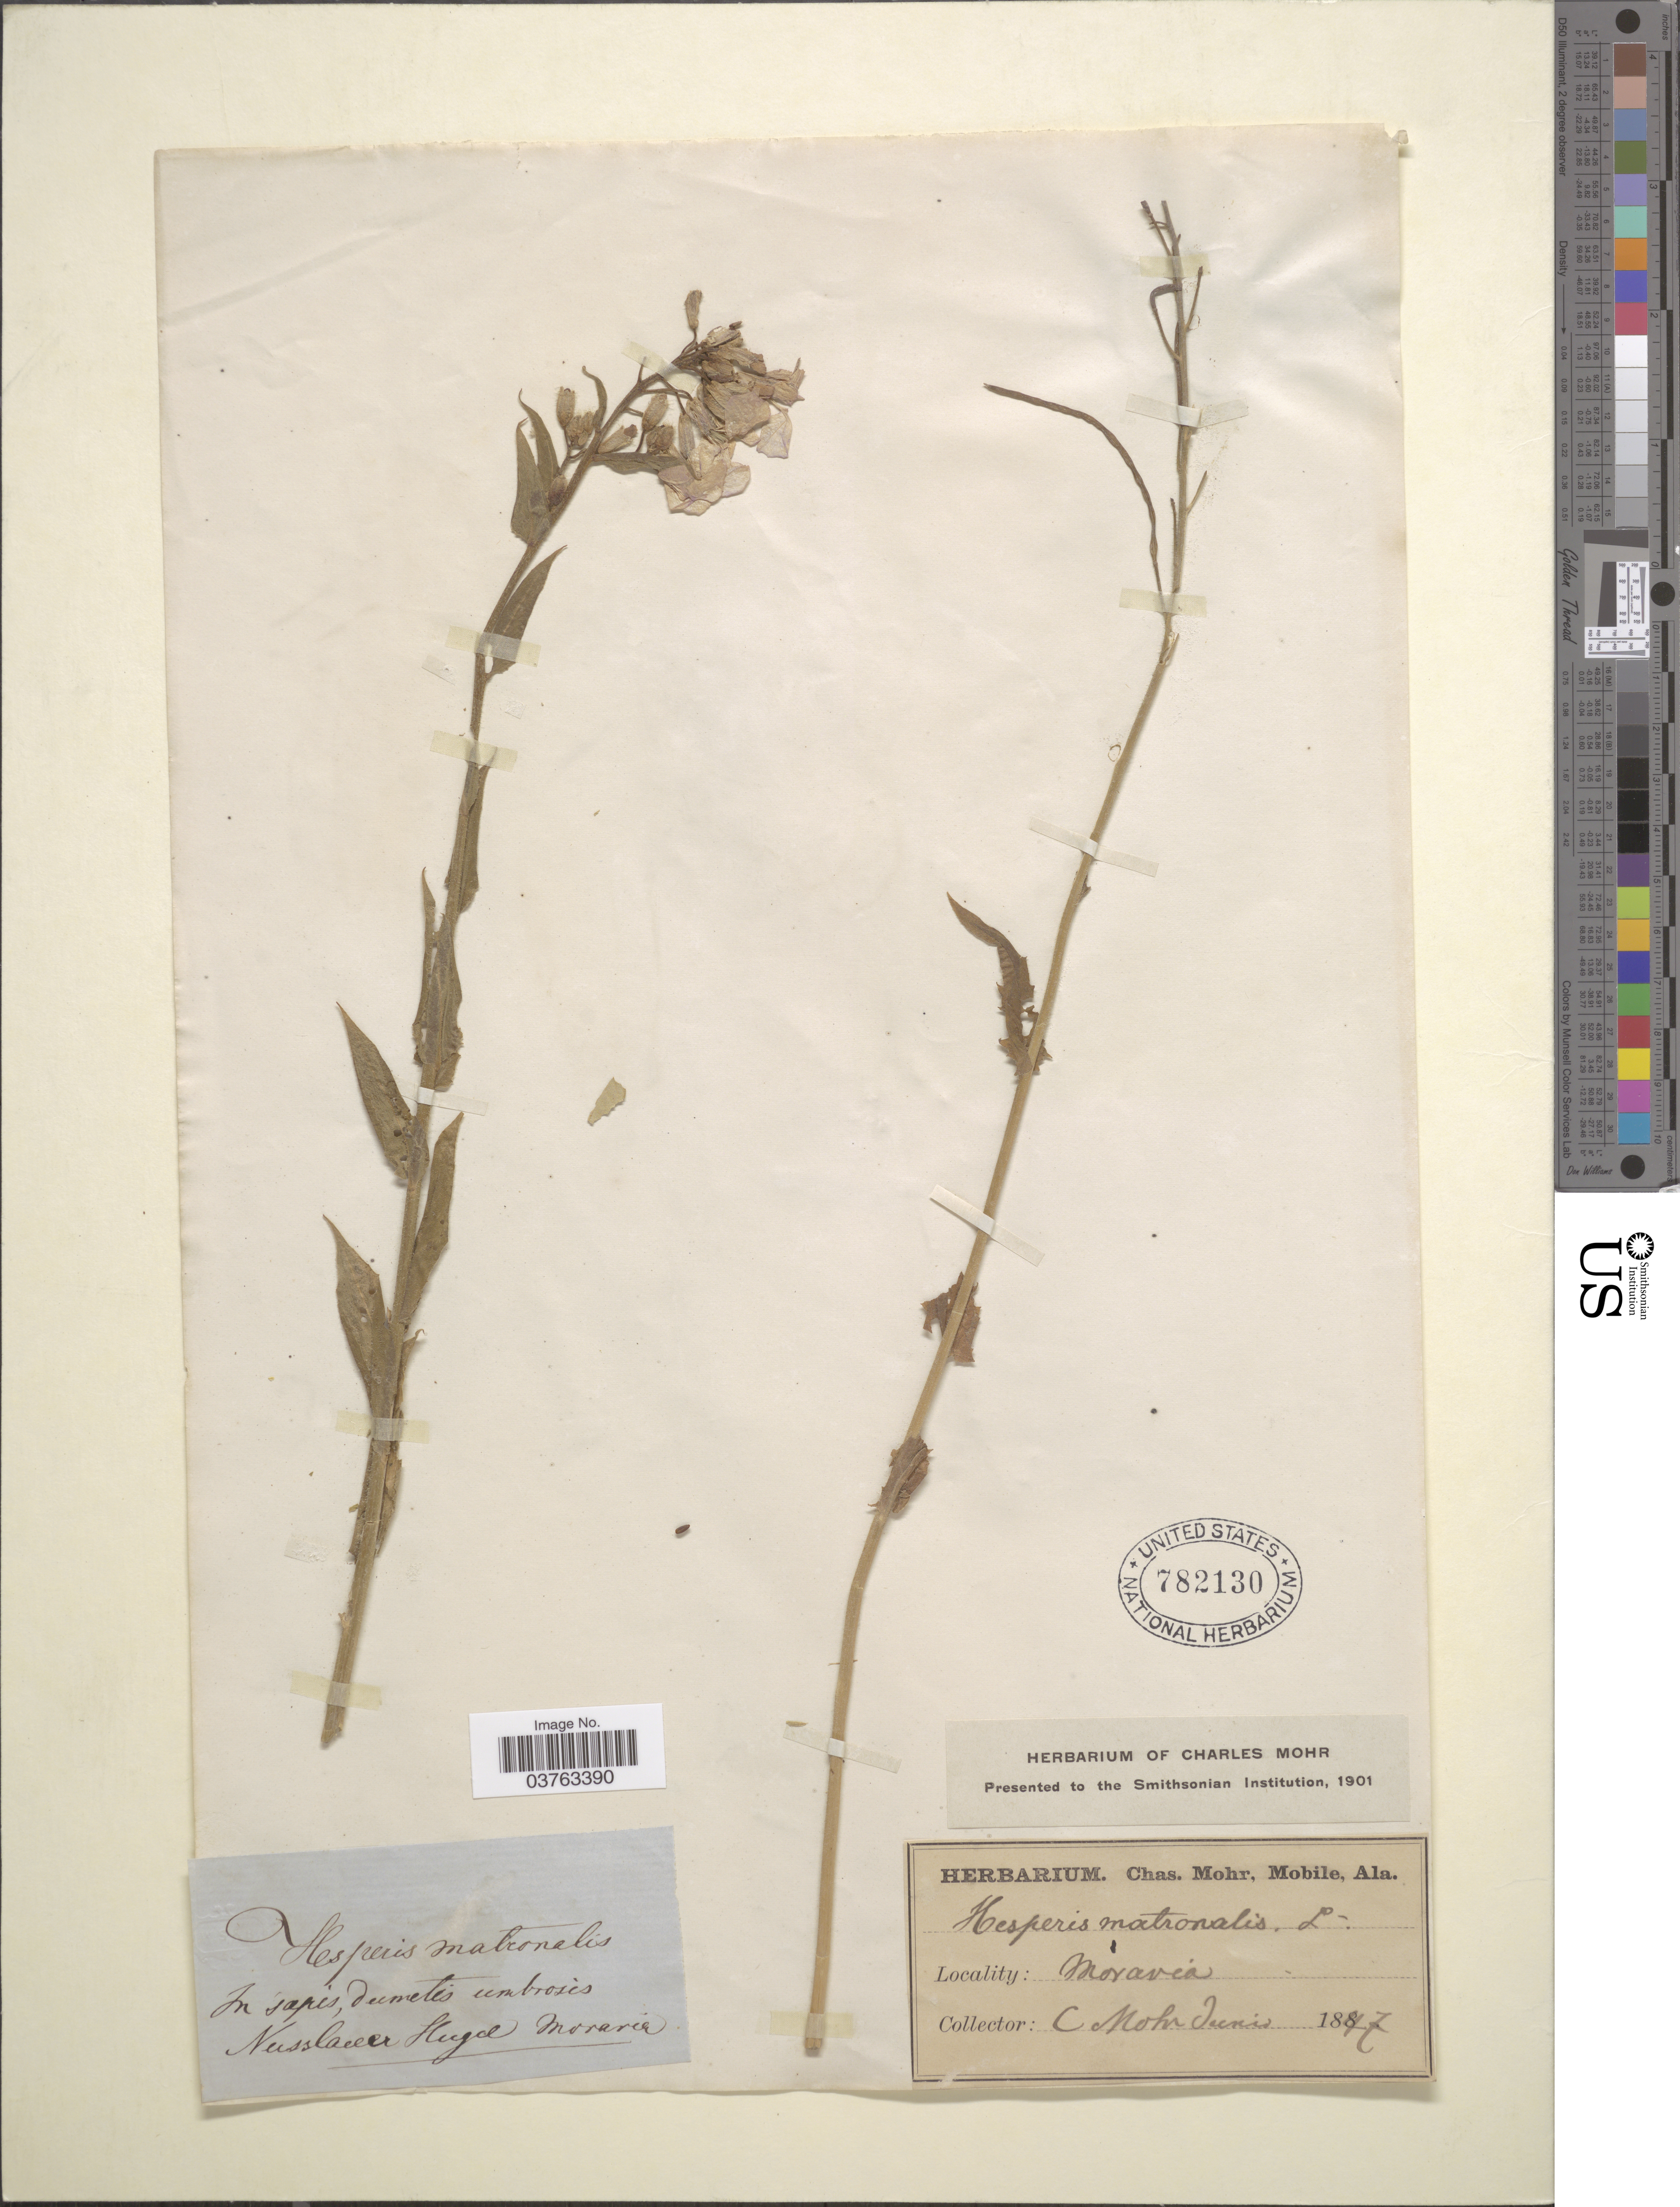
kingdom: Plantae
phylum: Tracheophyta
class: Magnoliopsida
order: Brassicales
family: Brassicaceae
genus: Hesperis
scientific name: Hesperis matronalis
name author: L.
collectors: C. T. Mohr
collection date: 1847-06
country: Czechia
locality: Moravia. In sapis, dumetis umbrosis Nusslauer Hugel Moravia.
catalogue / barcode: US 782130